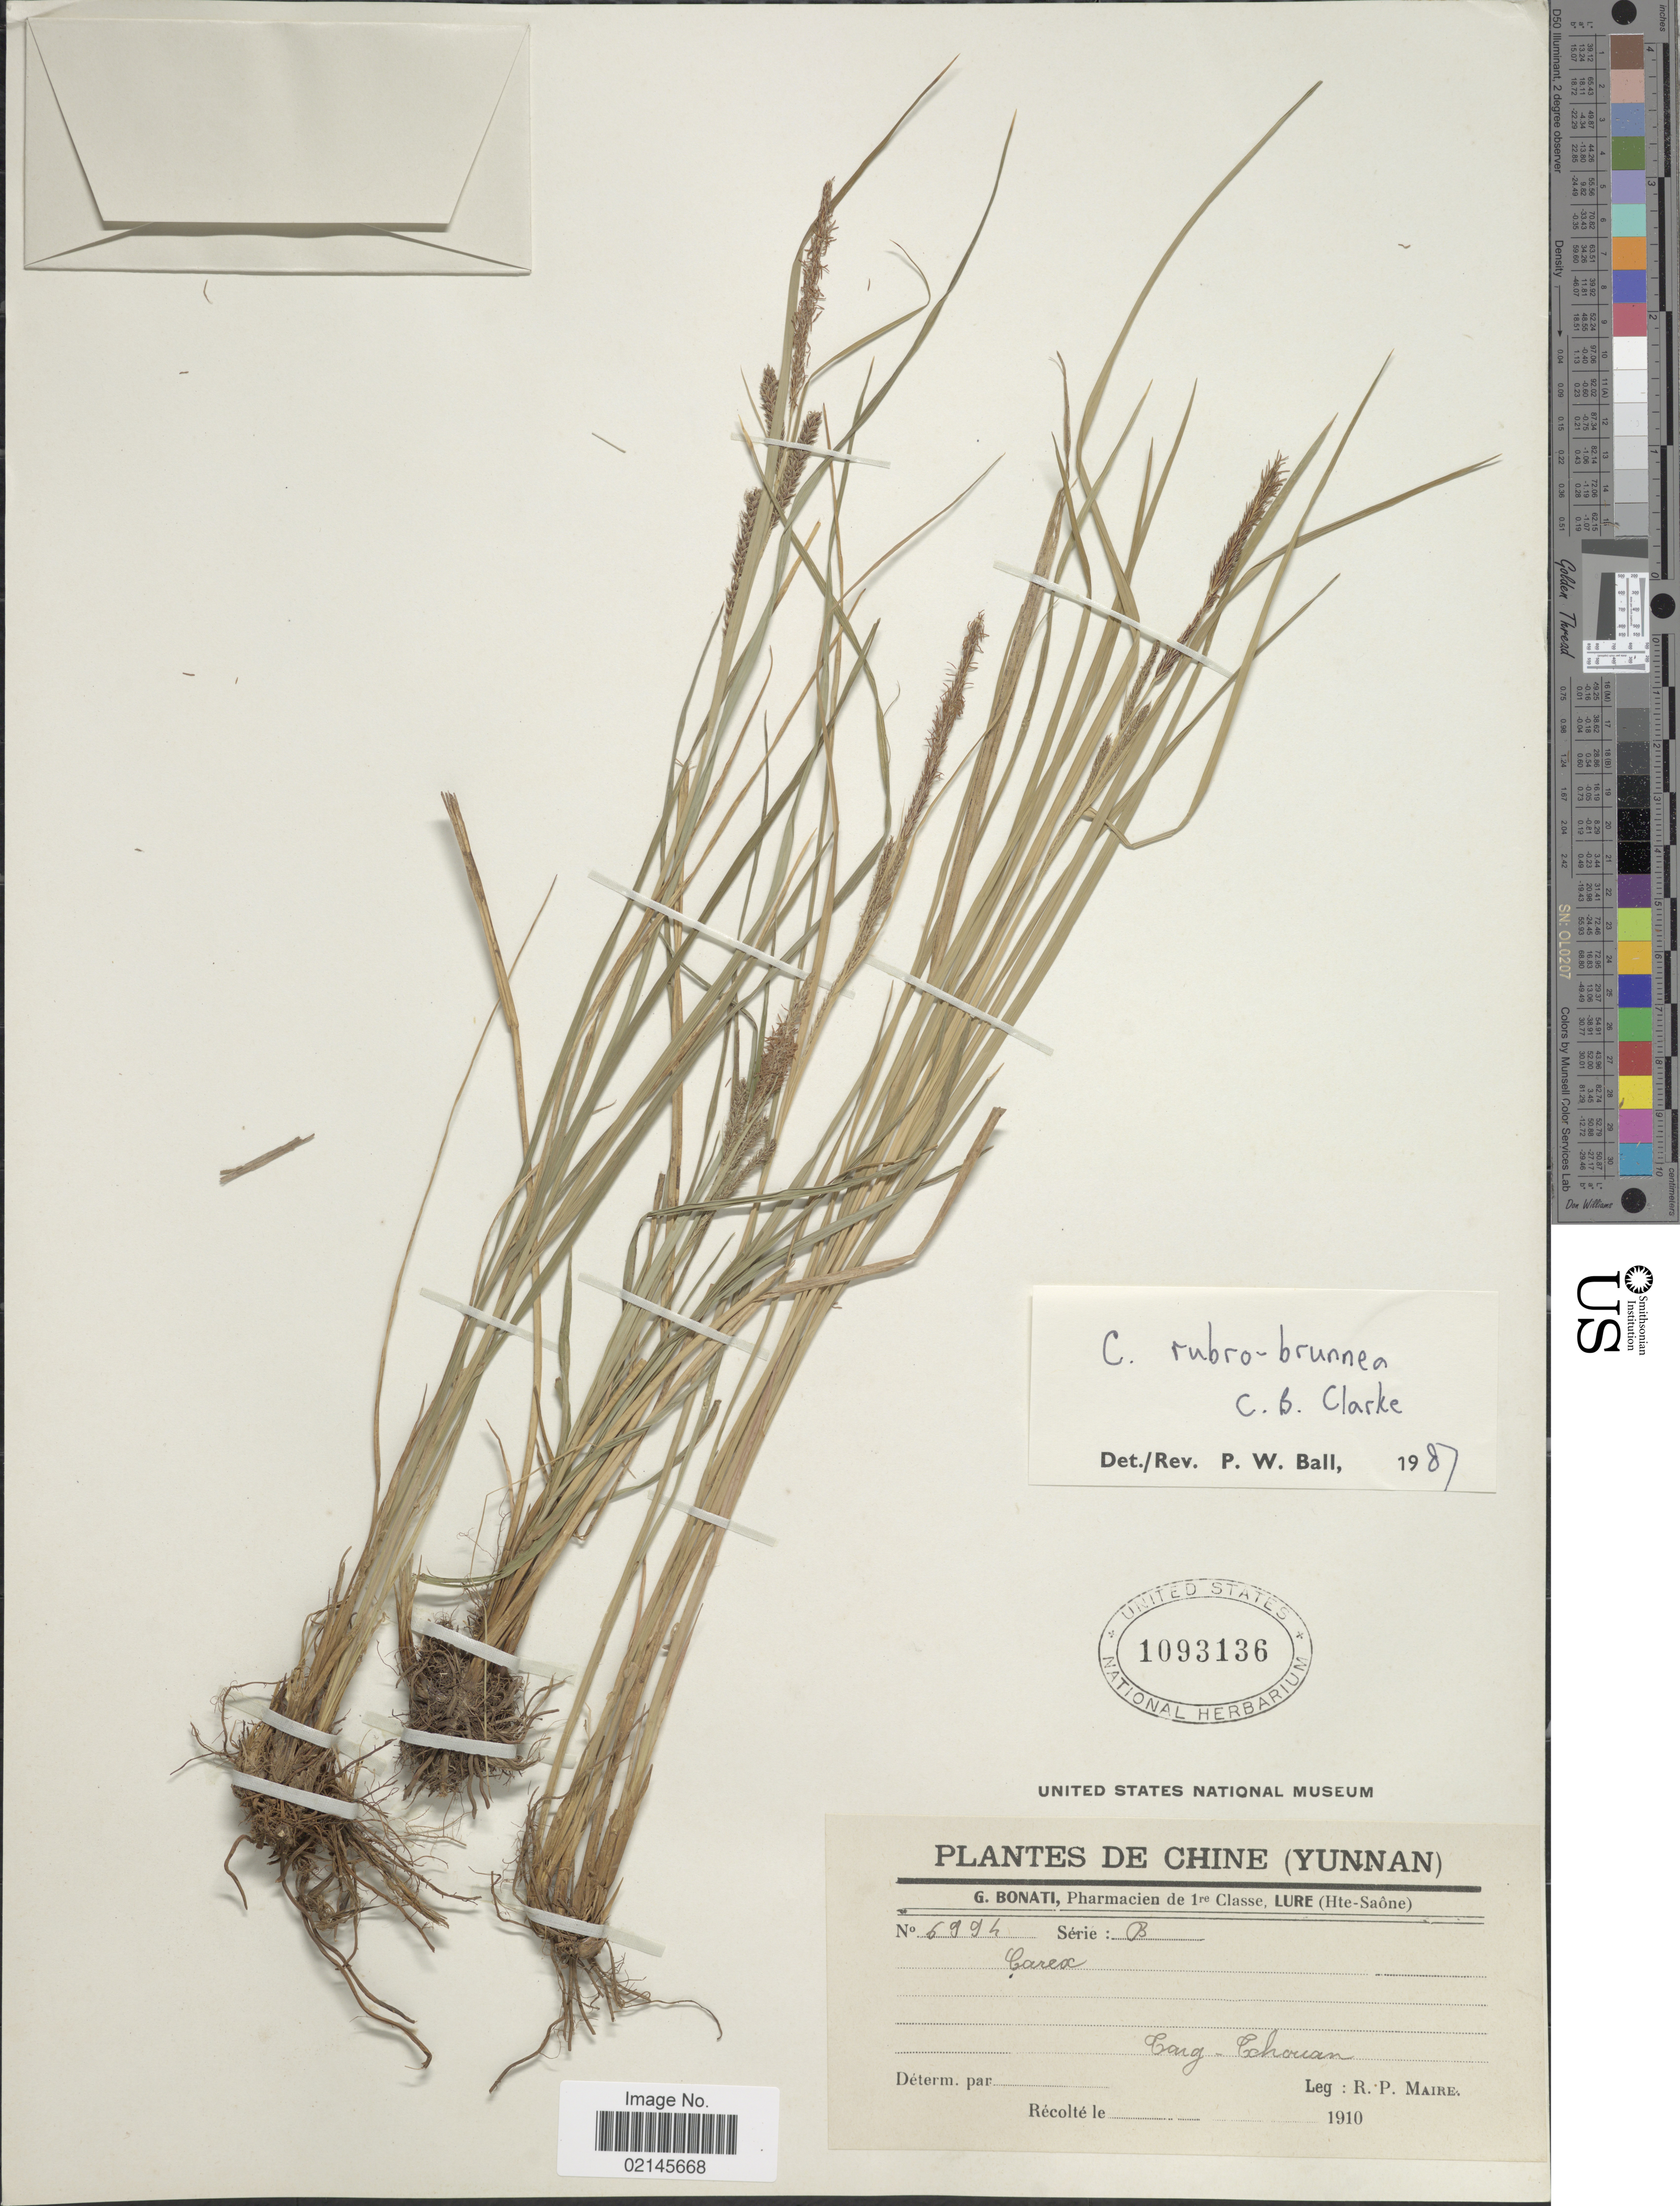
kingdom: Plantae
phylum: Tracheophyta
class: Liliopsida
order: Poales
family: Cyperaceae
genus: Carex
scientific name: Carex rubrobrunnea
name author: C.B. Clarke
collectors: R.-P. Maire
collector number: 6994B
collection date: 1910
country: China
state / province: Yunnan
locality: Carg-Tchouan [interpreted]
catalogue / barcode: US 1093136